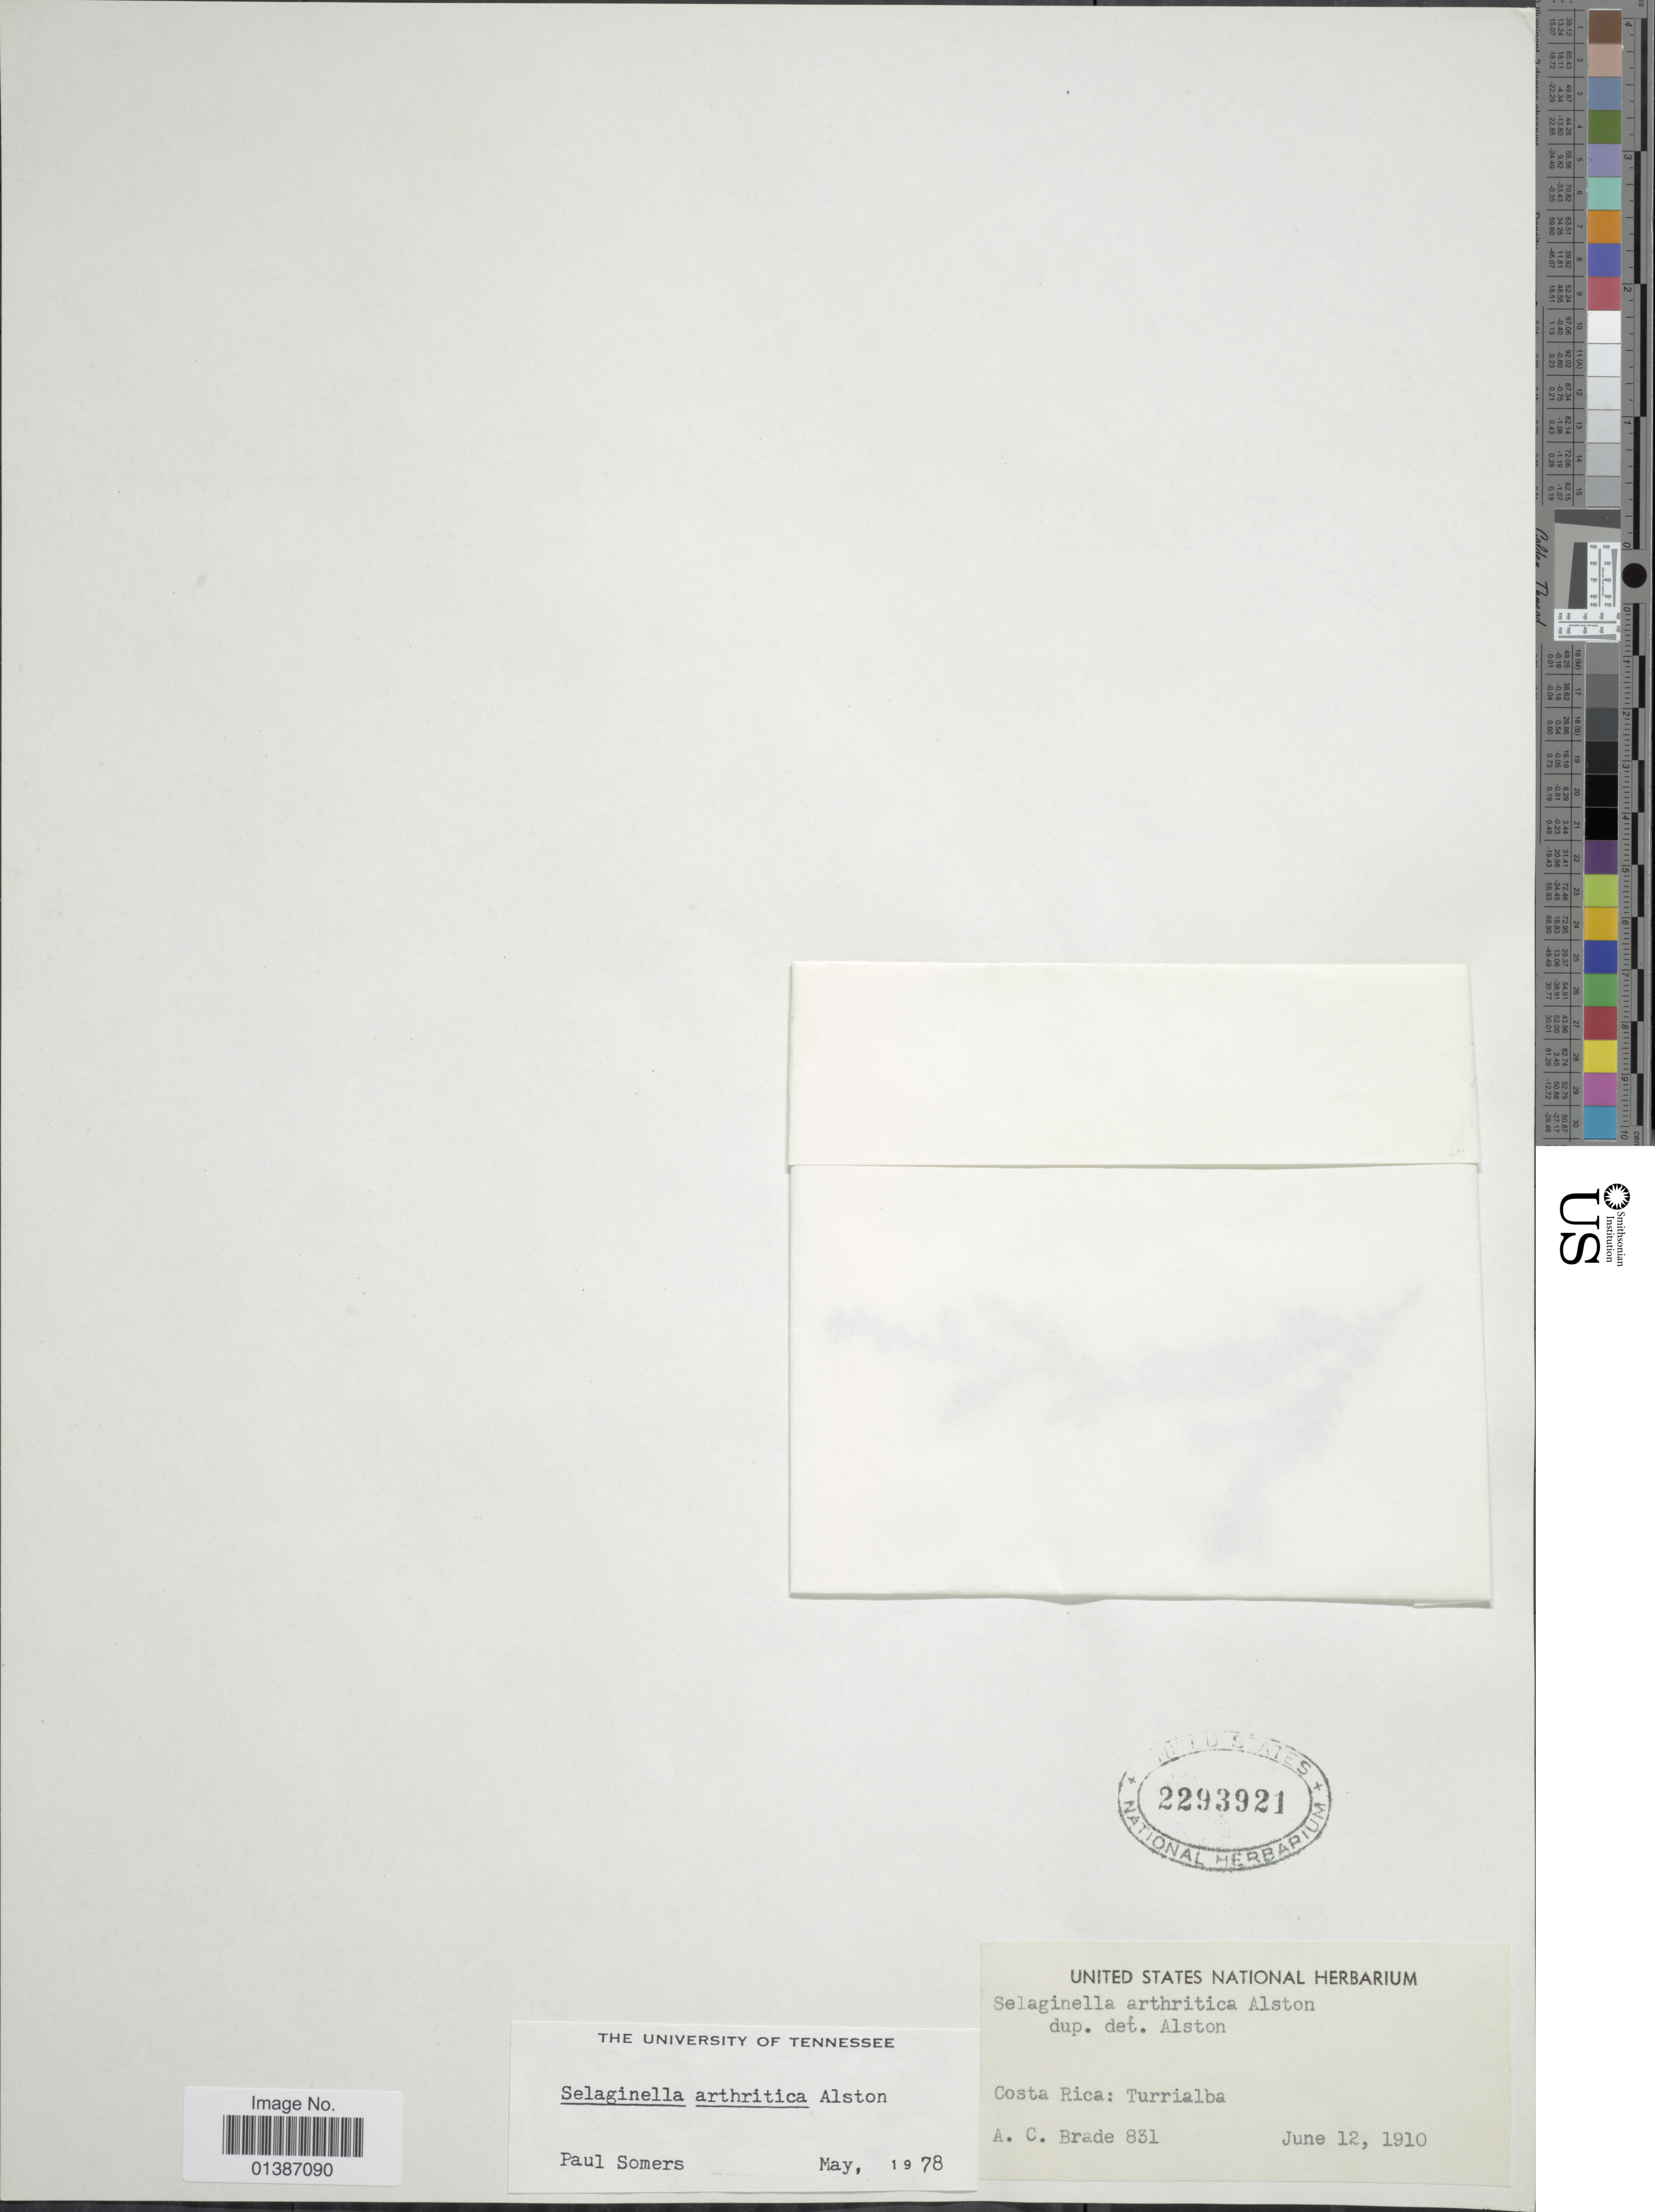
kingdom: Plantae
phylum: Tracheophyta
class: Lycopodiopsida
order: Selaginellales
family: Selaginellaceae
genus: Selaginella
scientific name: Selaginella arthritica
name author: Alston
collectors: A. C. Brade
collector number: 831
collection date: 1910-06-12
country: Costa Rica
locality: Turrialba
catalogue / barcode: US 2293921